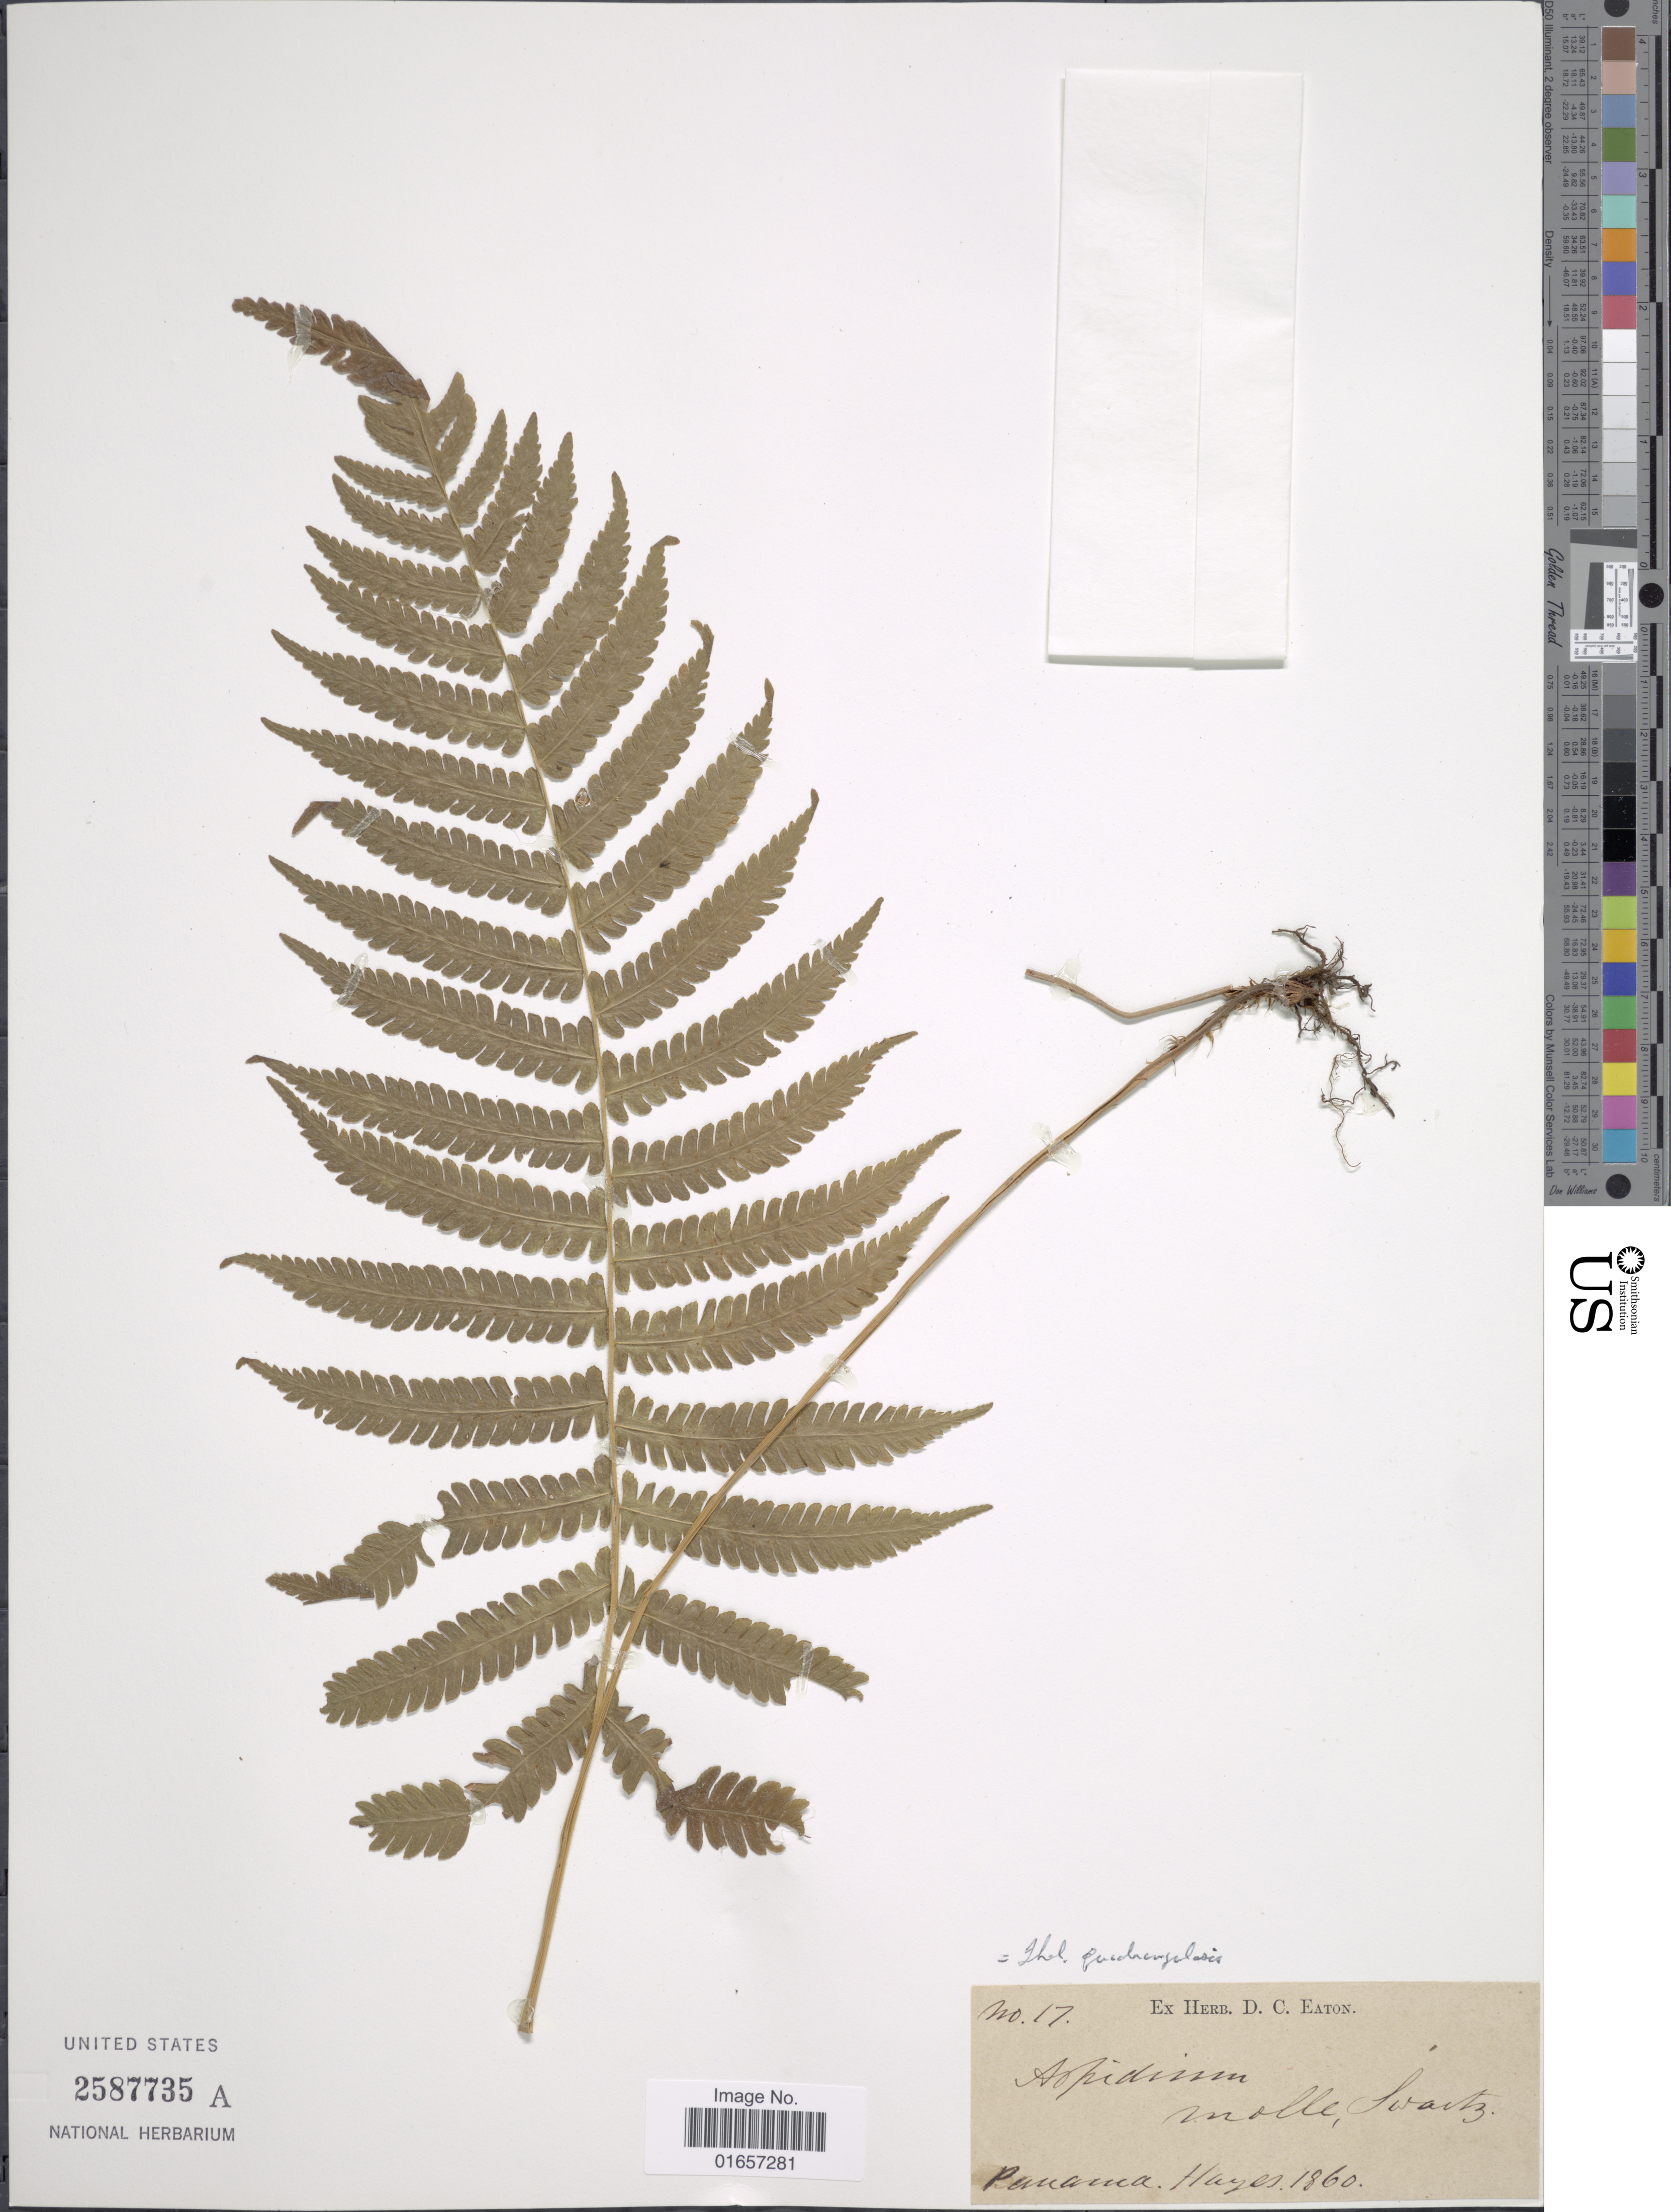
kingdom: Plantae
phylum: Tracheophyta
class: Polypodiopsida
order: Polypodiales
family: Thelypteridaceae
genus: Christella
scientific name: Christella hispidula var. hispidula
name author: (Decne.) Holttum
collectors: Hayes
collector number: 17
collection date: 1860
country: Panama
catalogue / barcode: US 2587735A